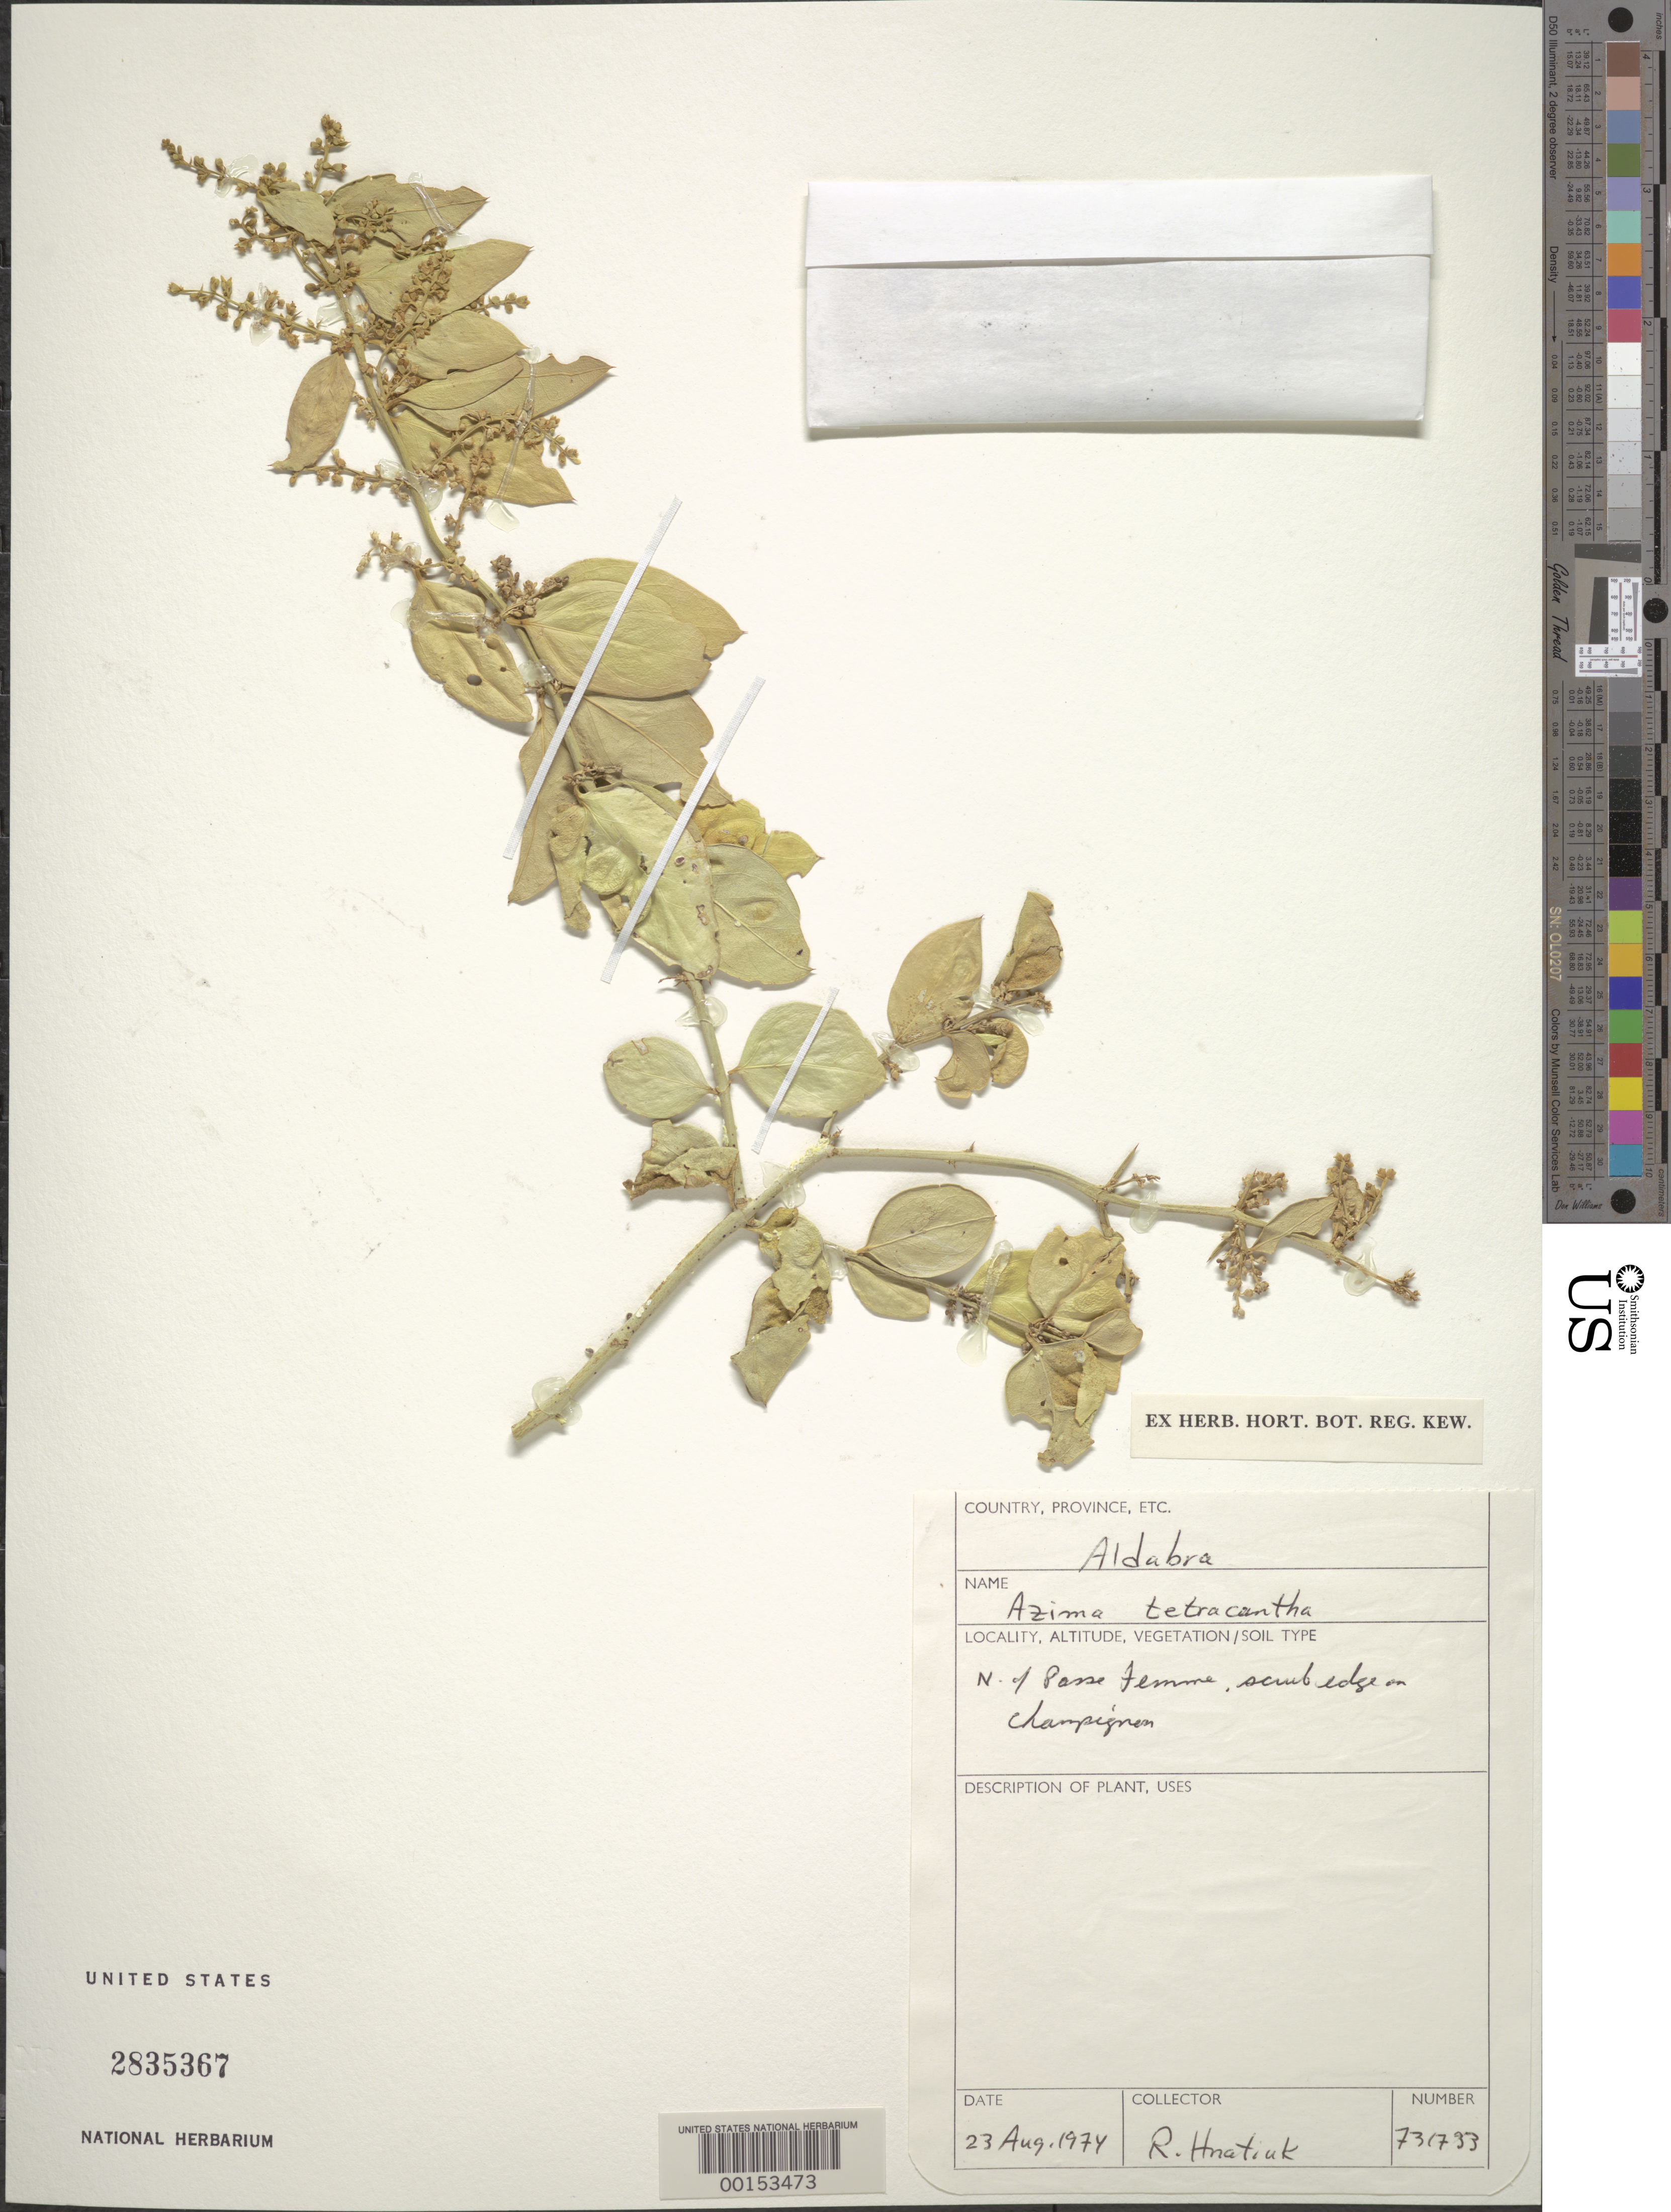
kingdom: Plantae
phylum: Tracheophyta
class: Magnoliopsida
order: Brassicales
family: Salvadoraceae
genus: Azima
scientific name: Azima tetracantha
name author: Lam.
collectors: R. Hnatiuk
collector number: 731733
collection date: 1974-08-23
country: Seychelles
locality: Aldabra. N. of Passe Femme.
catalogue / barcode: US 2835367